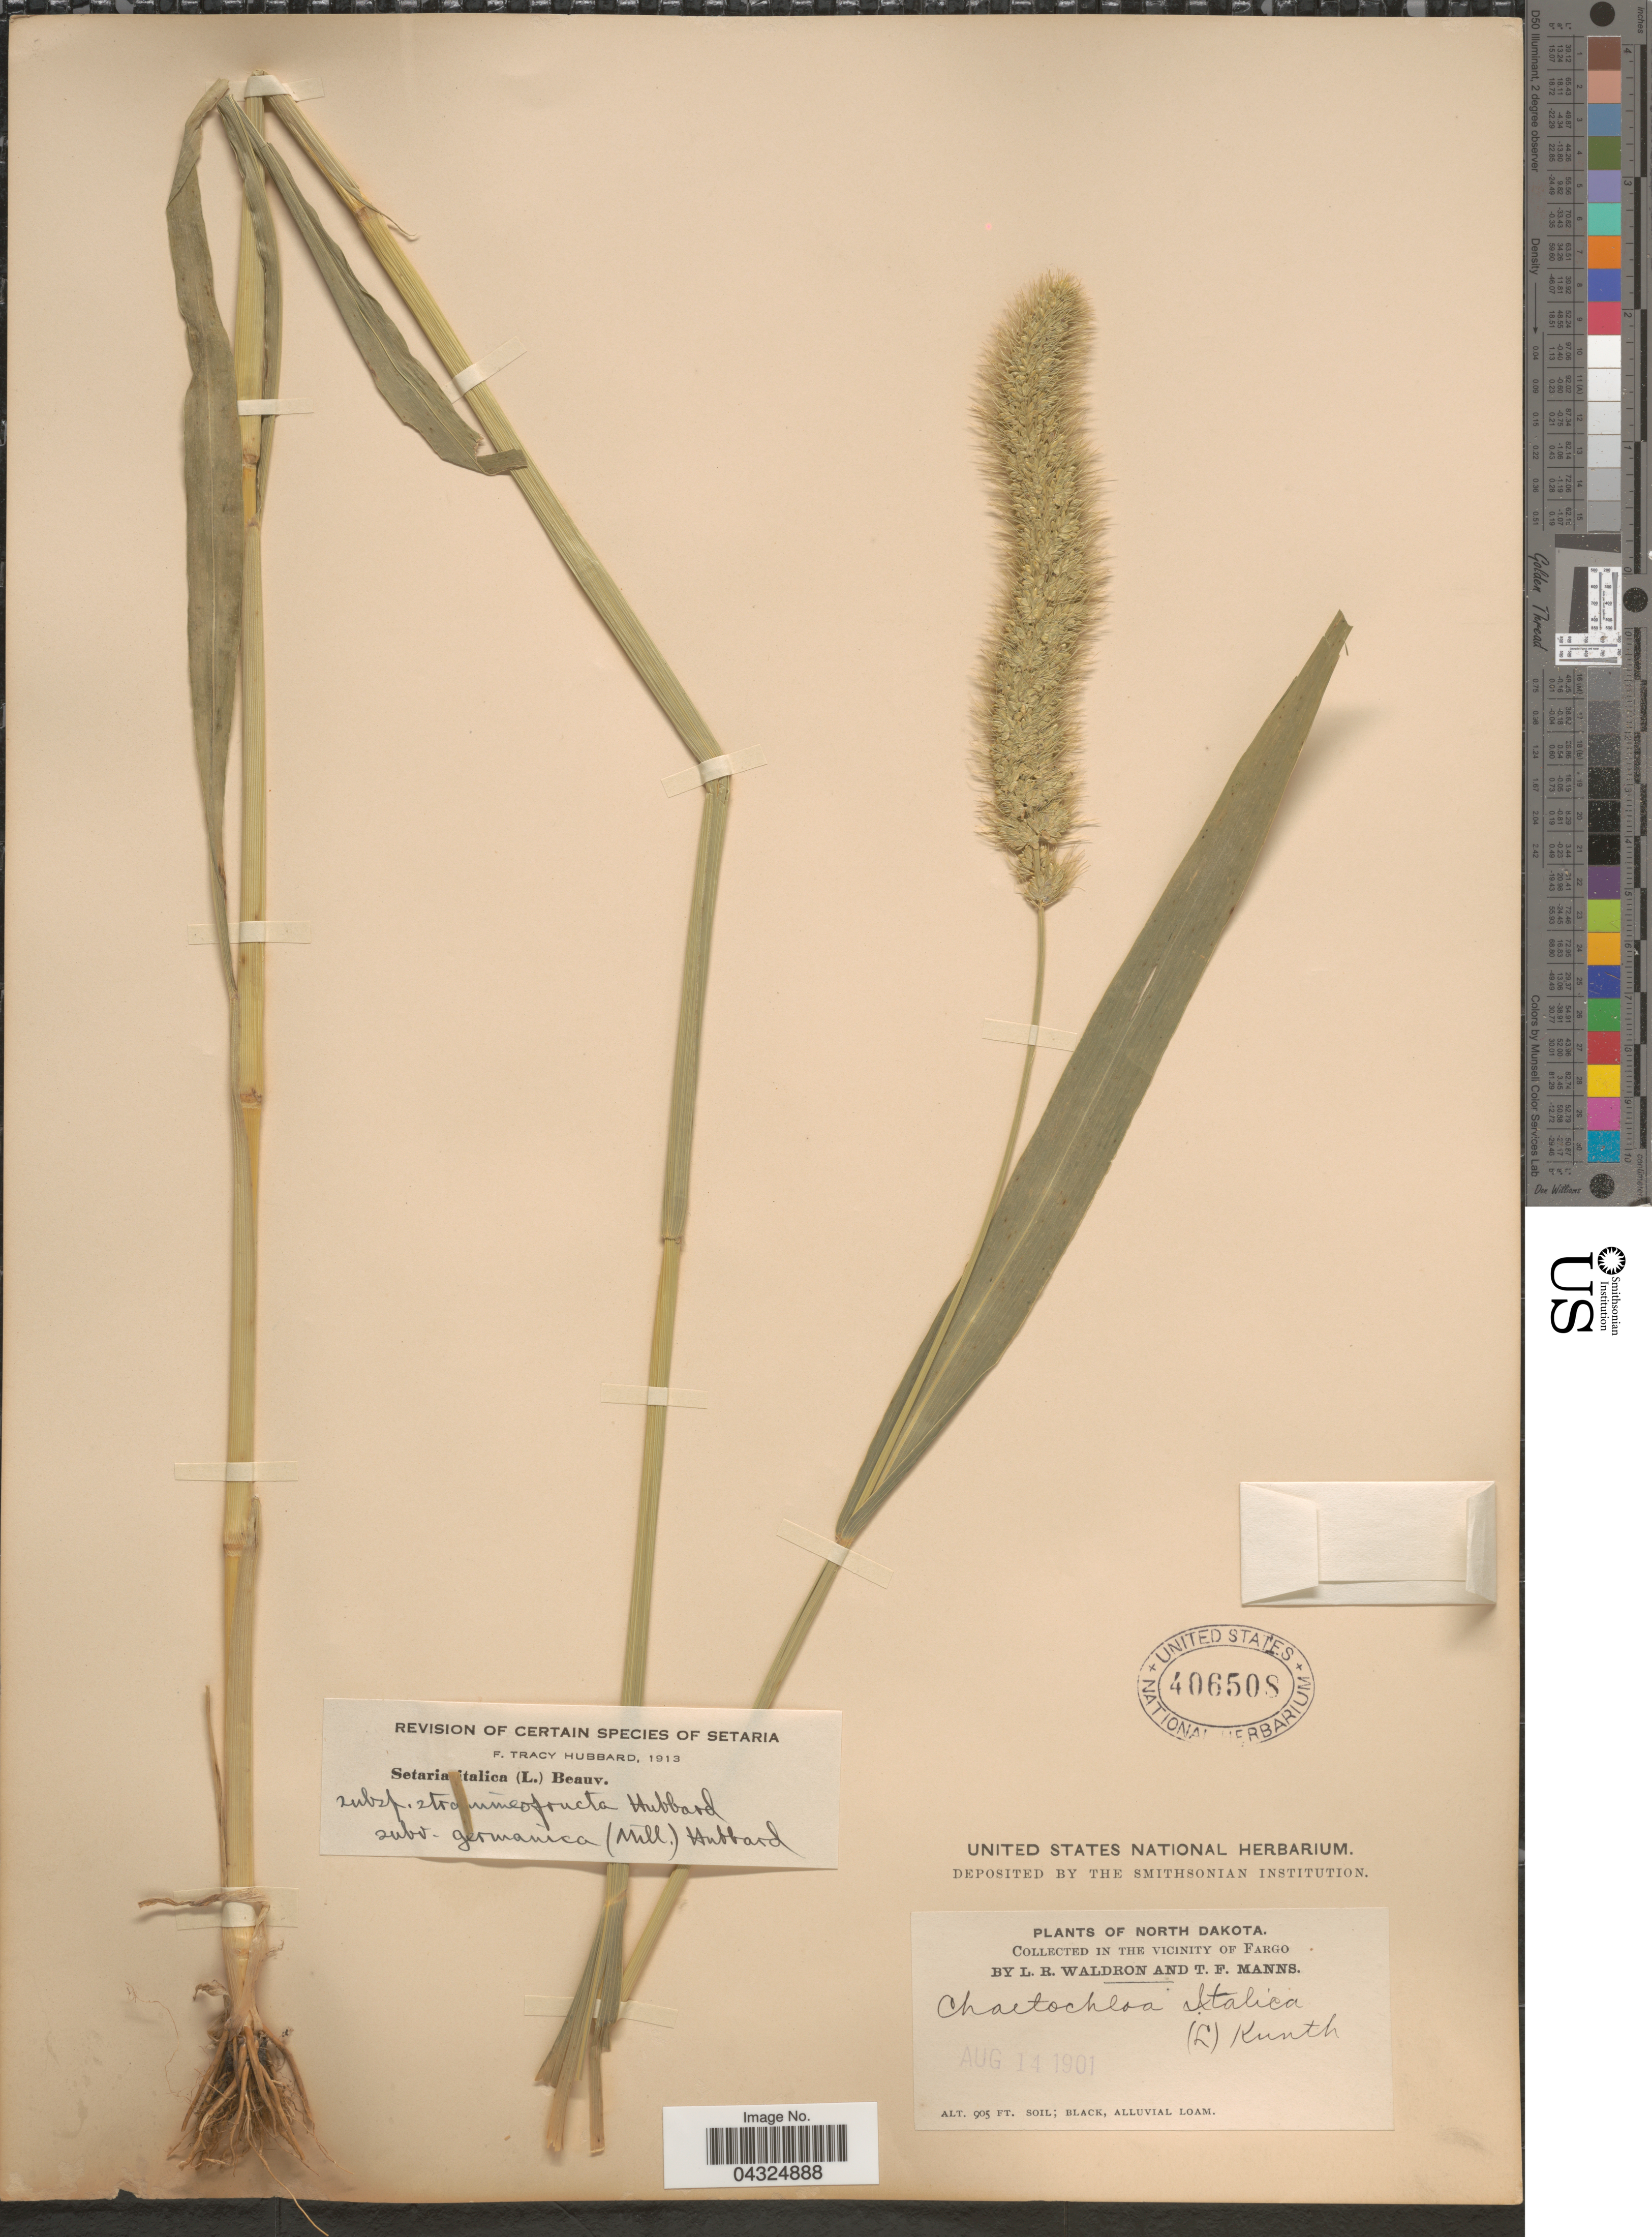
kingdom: Plantae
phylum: Tracheophyta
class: Liliopsida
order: Poales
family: Poaceae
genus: Setaria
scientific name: Setaria italica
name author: (L.) P. Beauv.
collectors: L. Waldron & T. Manns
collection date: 1901-08-14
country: United States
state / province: North Dakota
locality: In the Vicinity of Fargo. Soil; black, alluvial loam.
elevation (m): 276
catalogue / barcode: US 406508